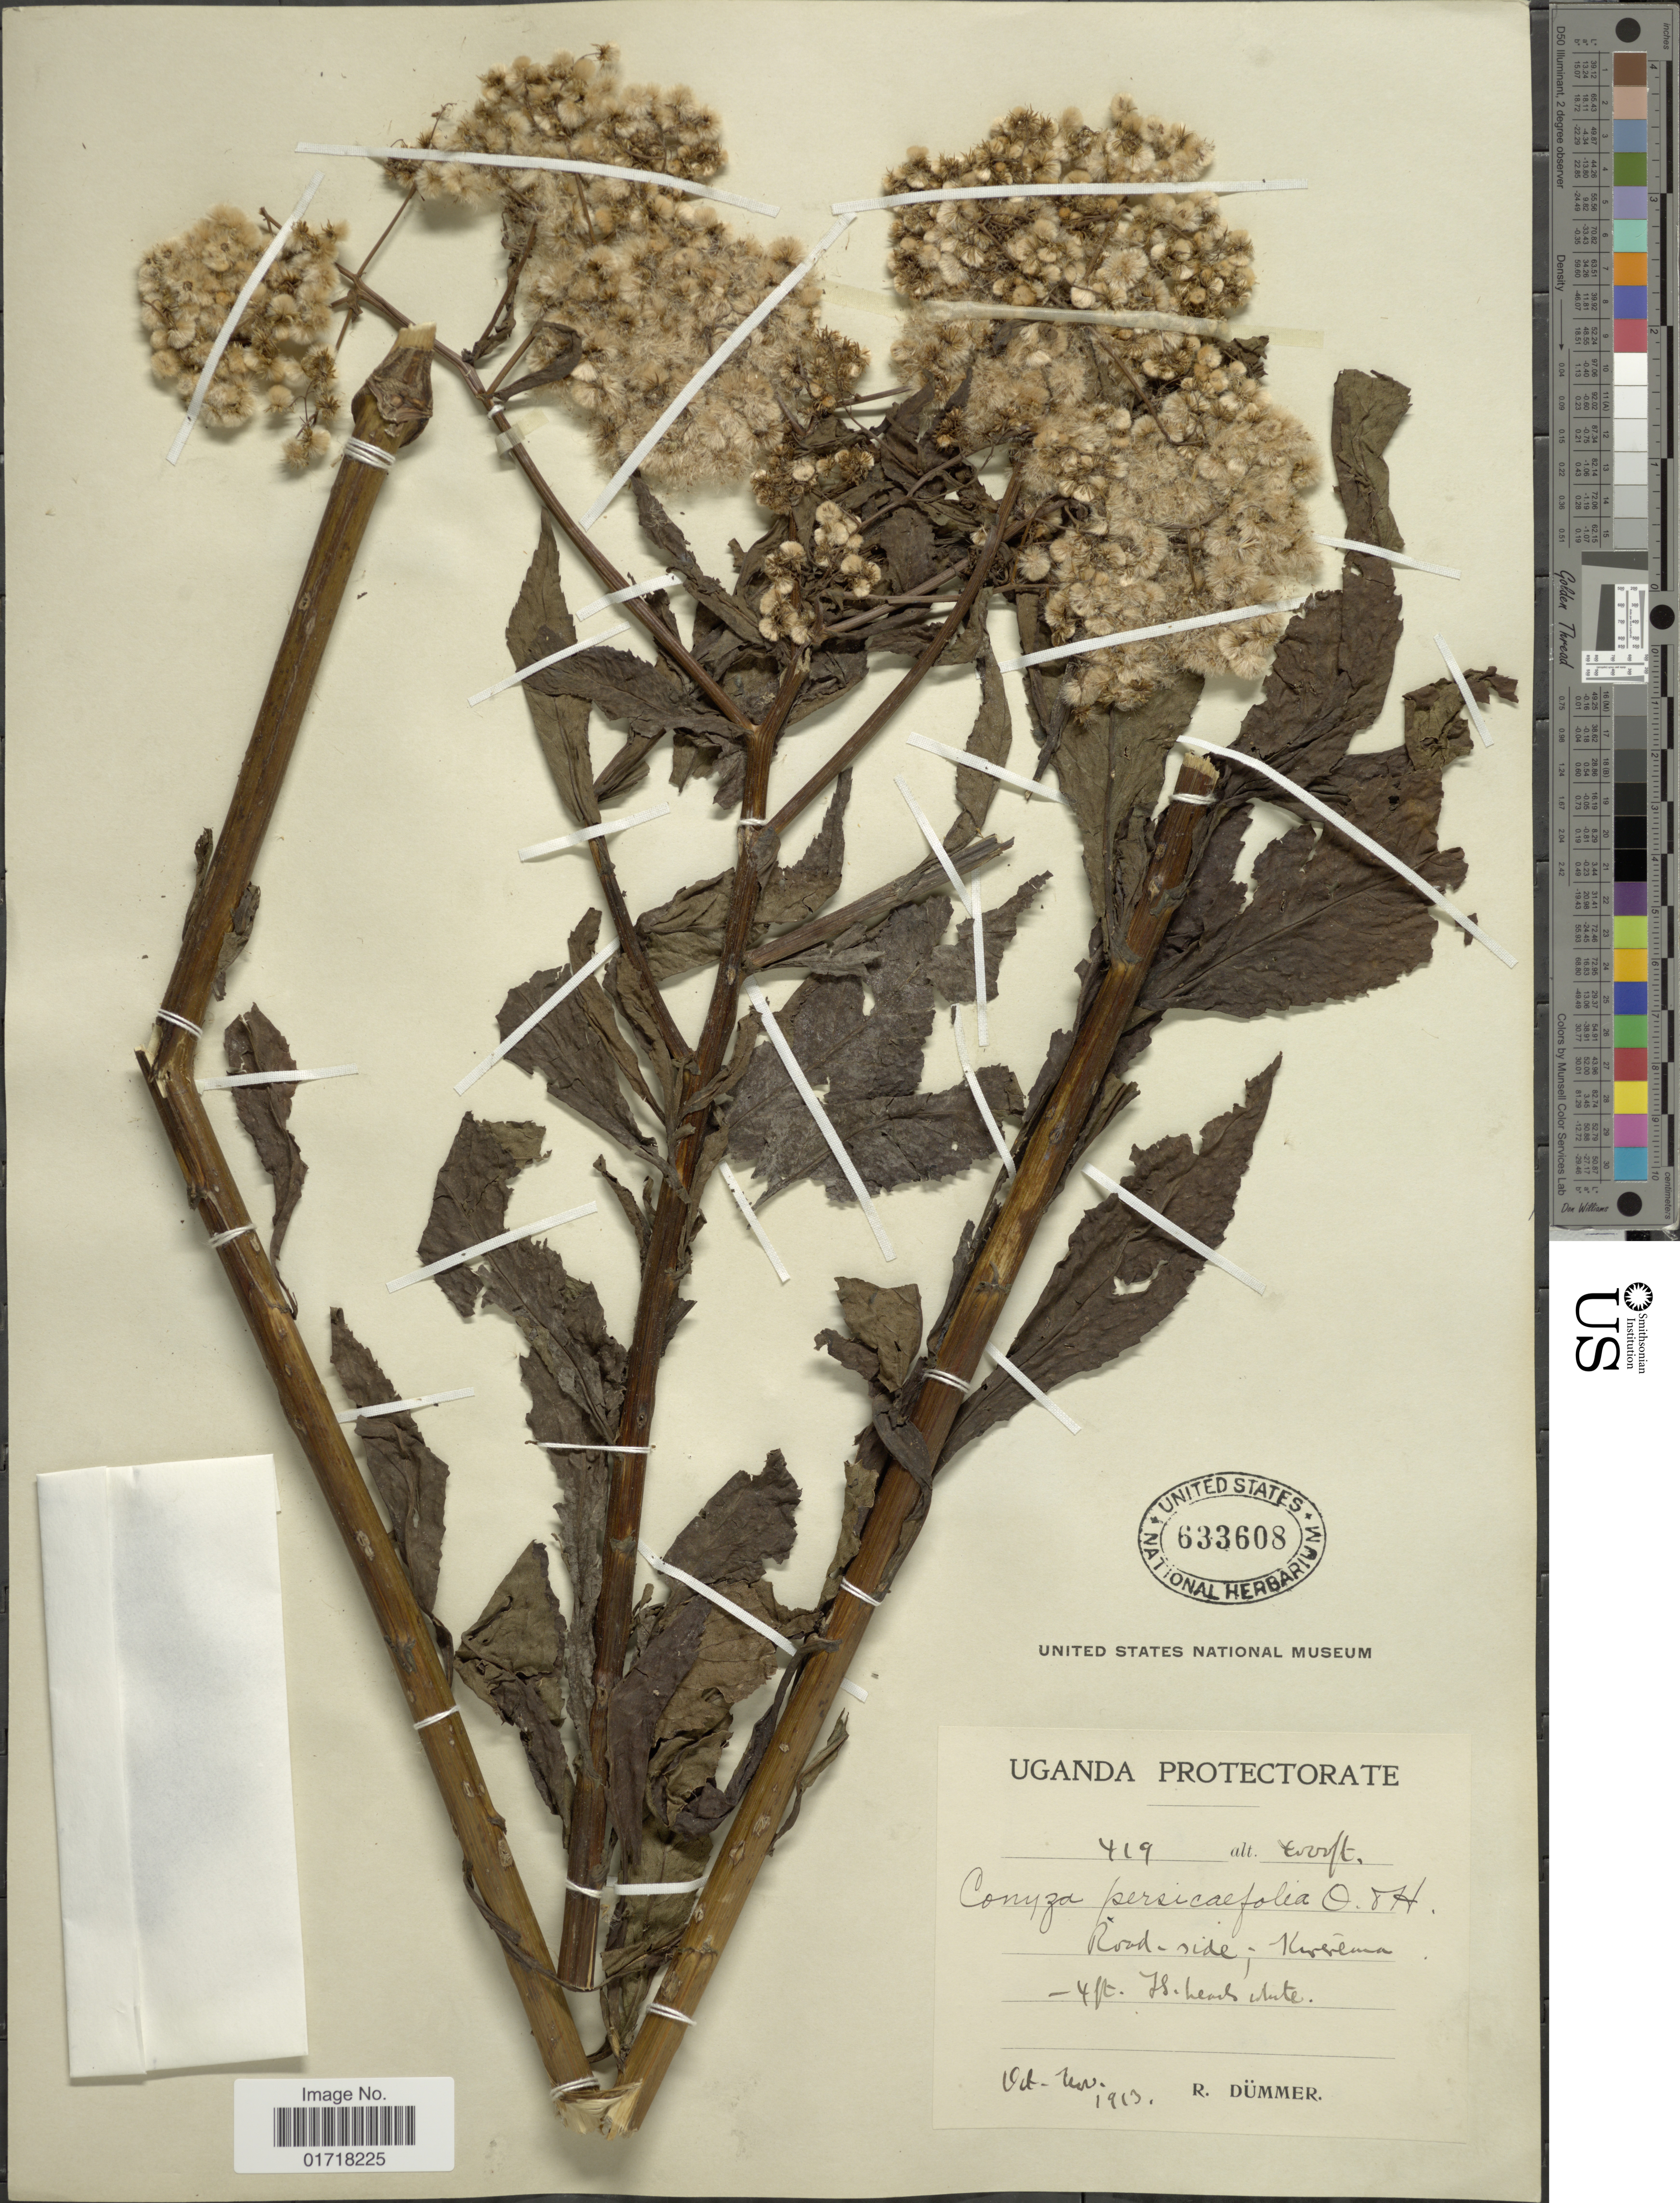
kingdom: Plantae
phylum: Tracheophyta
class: Magnoliopsida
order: Asterales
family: Asteraceae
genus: Conyza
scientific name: Conyza persicifolia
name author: (Benth.) Oliv. & Hiern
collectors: R. A. Dümmer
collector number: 419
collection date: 1913-10/1913-11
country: Uganda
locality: Roadside, Kirerema.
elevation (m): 1219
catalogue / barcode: US 633608